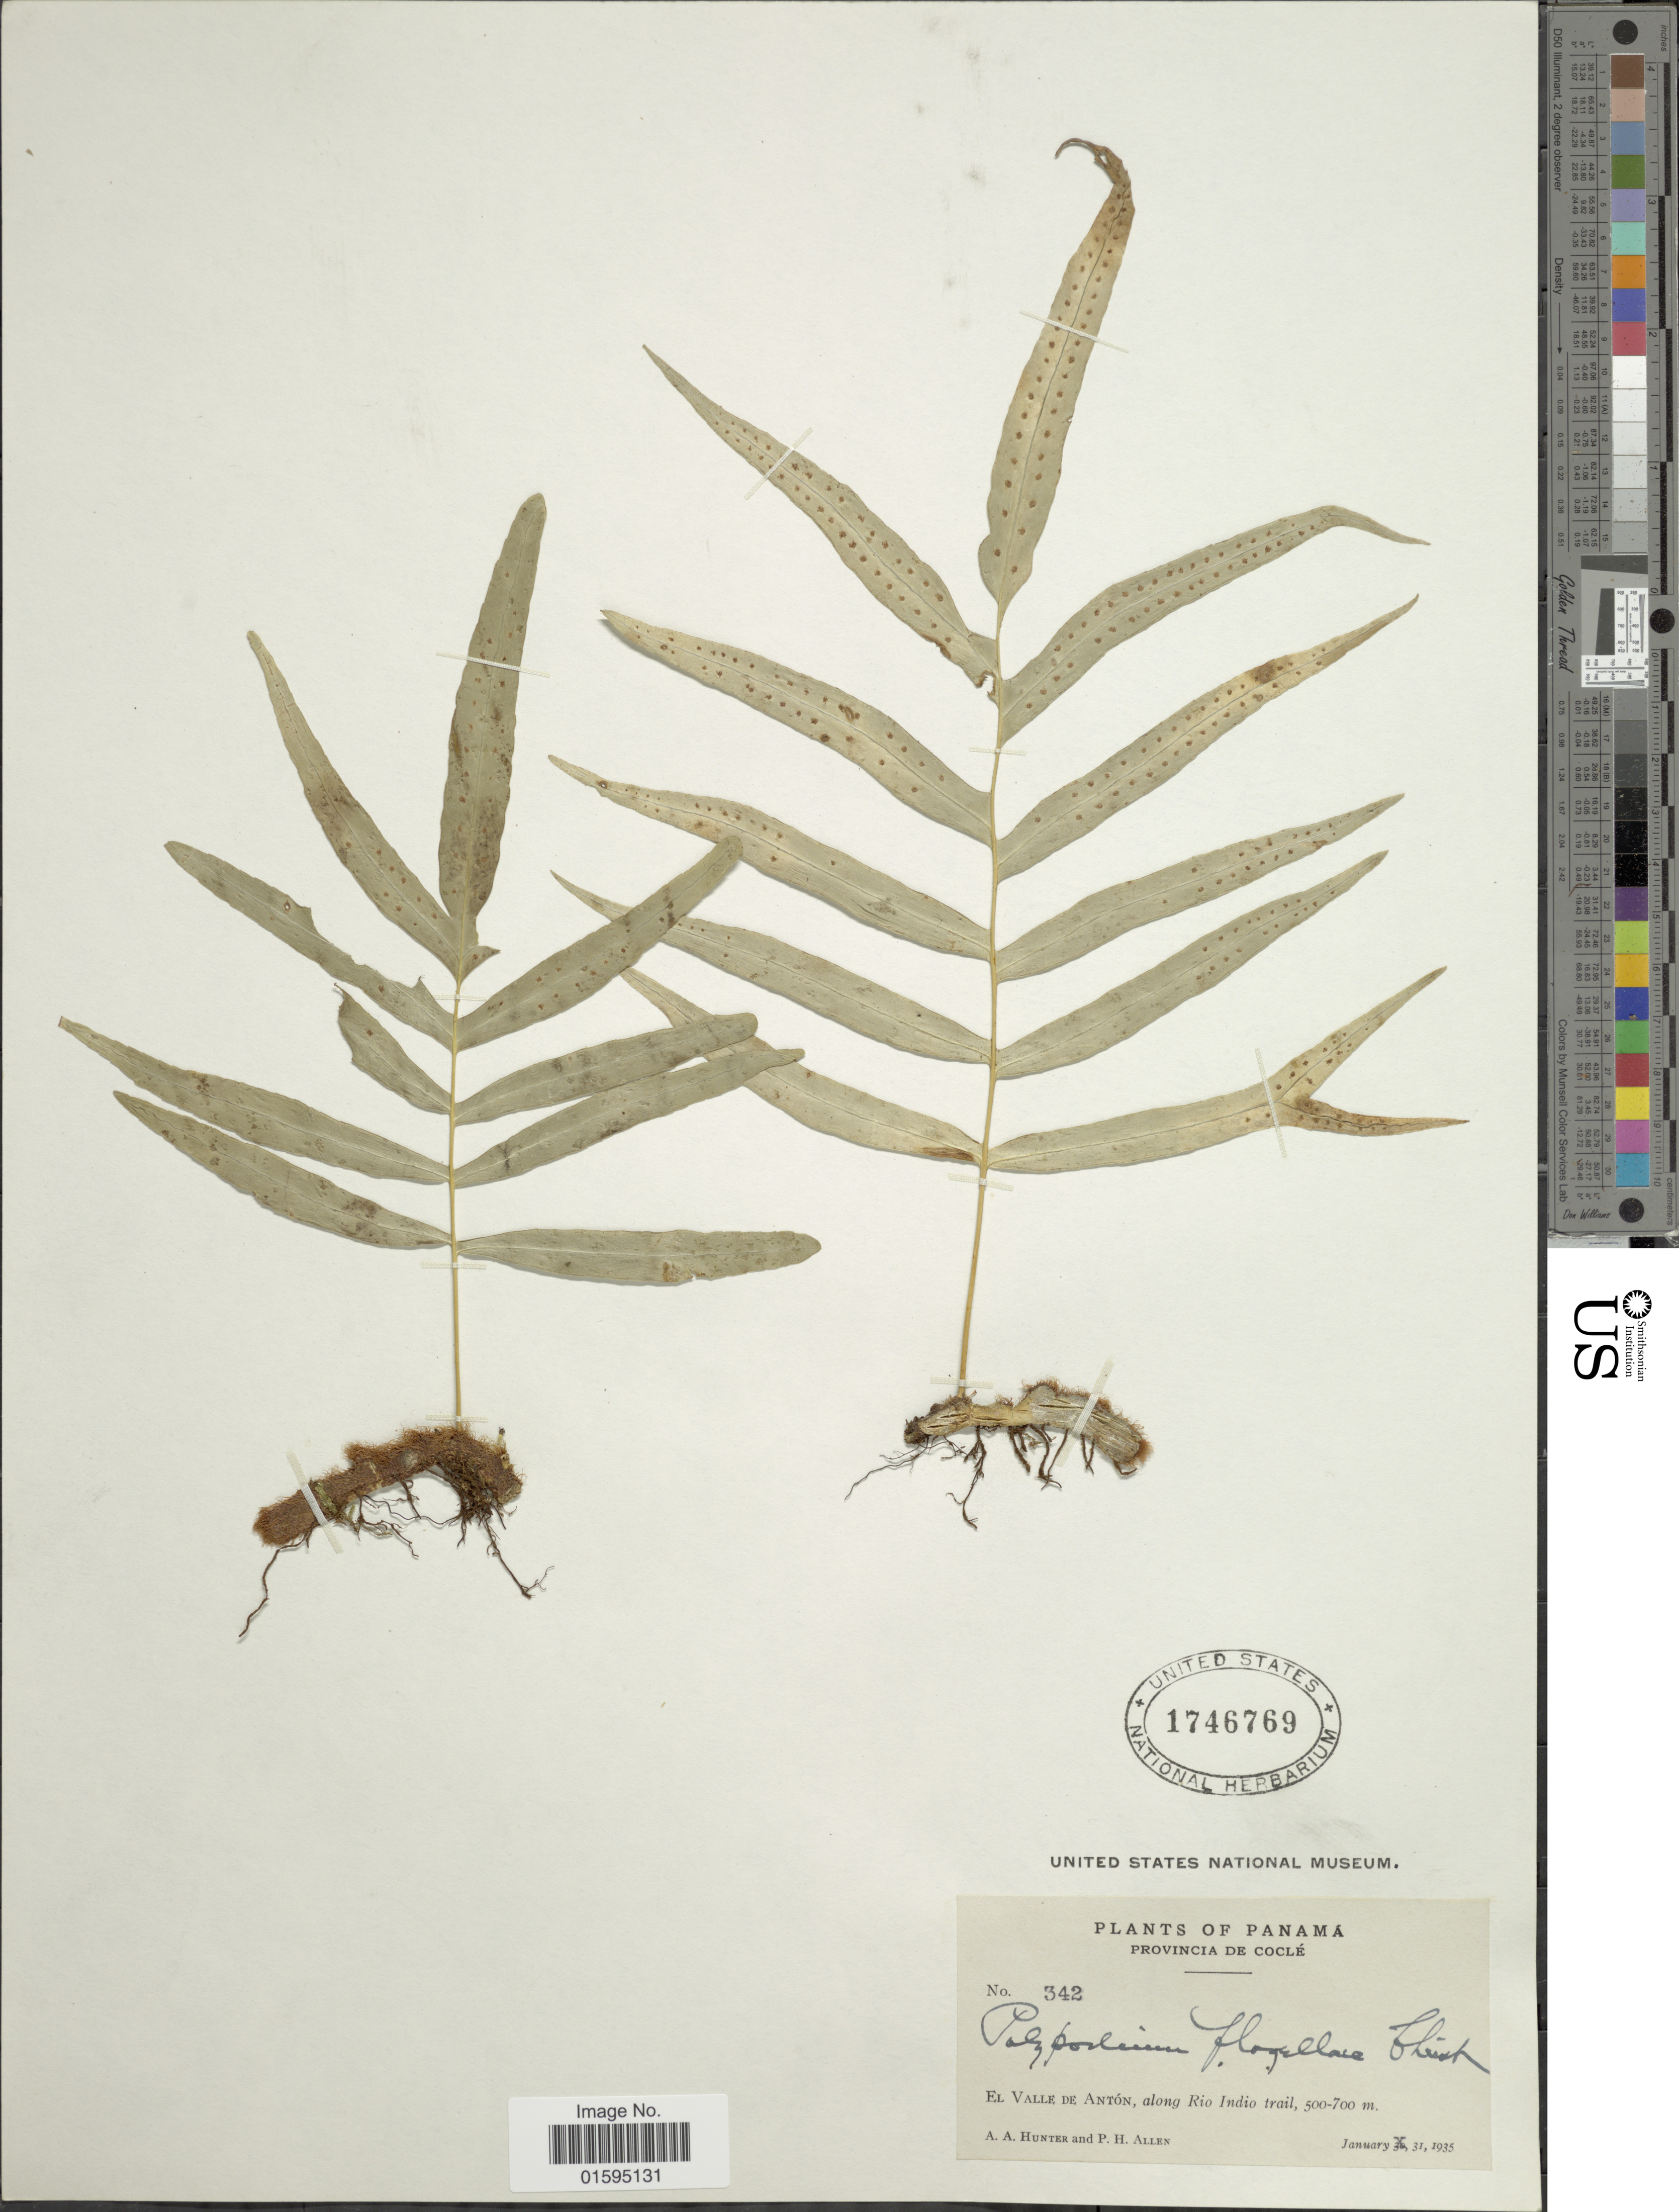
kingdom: Plantae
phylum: Tracheophyta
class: Polypodiopsida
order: Polypodiales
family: Polypodiaceae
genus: Polypodium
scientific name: Polypodium flagellare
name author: Christ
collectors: A. Hunter & P. H. Allen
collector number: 342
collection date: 1935-01-31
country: Panama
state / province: Coclé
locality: El Valle de Antón, along Rio Indio trail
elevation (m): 500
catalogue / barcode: US 1746769